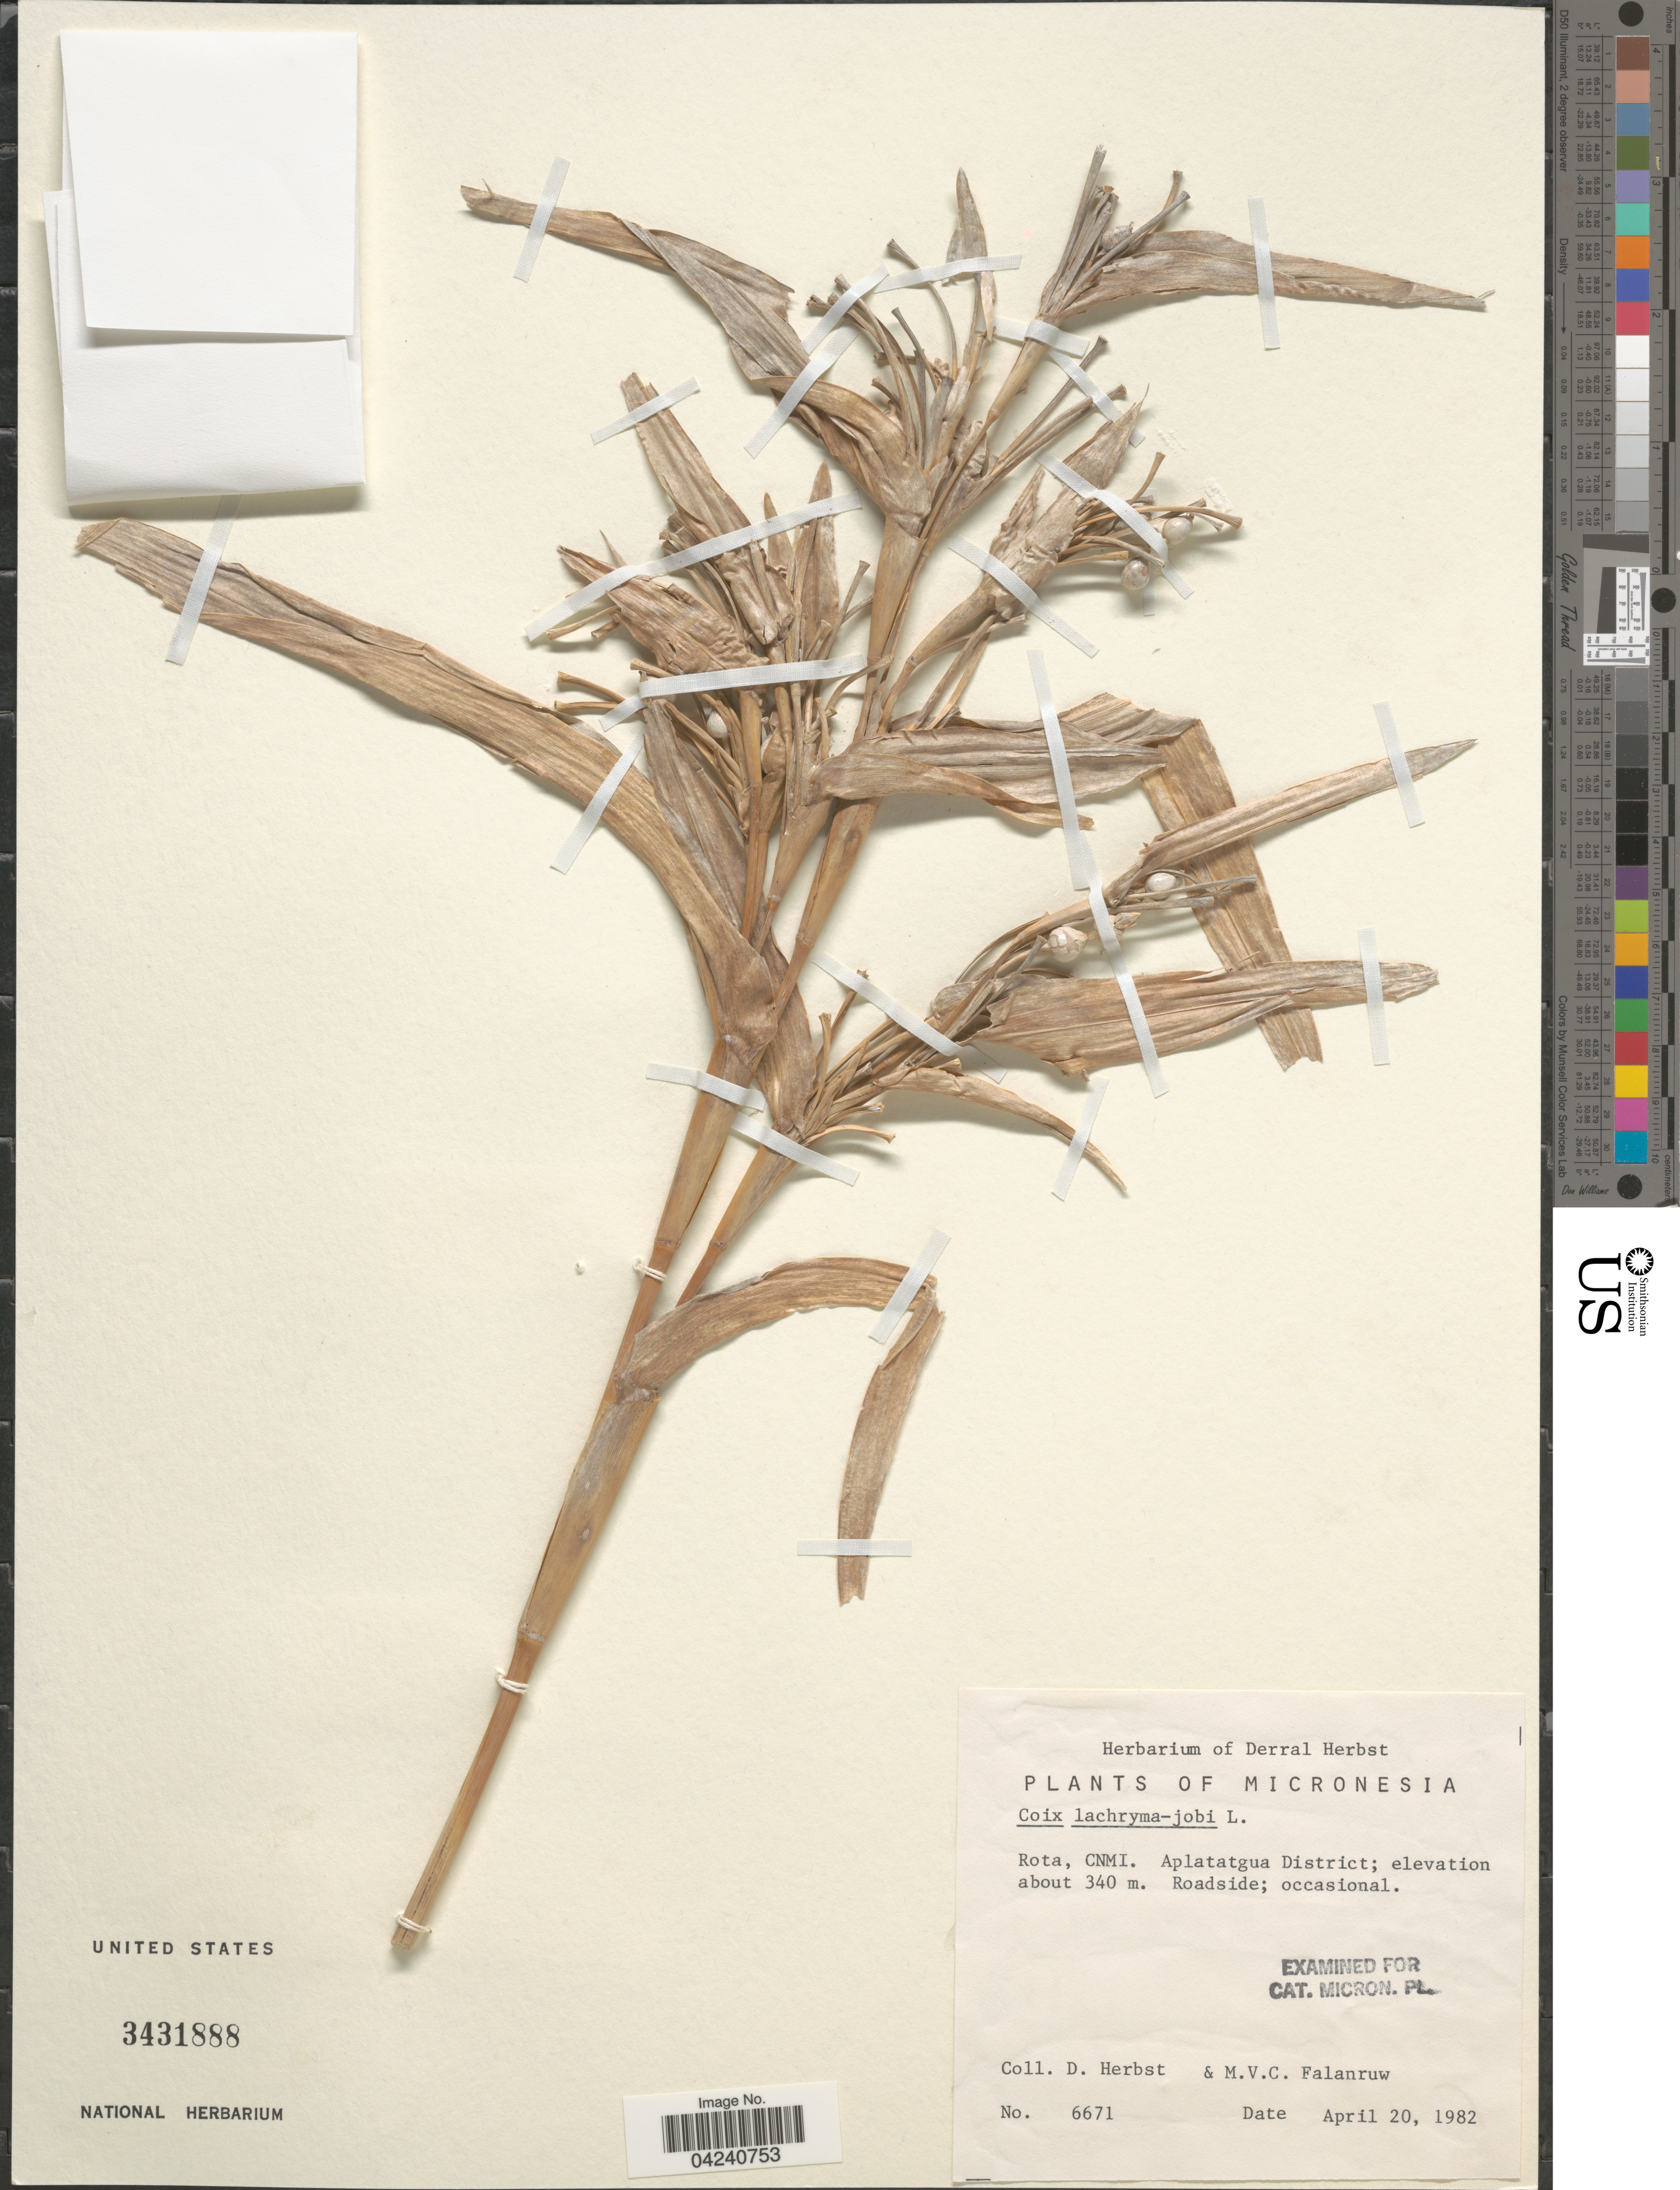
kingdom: Plantae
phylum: Tracheophyta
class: Liliopsida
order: Poales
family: Poaceae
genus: Coix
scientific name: Coix lacryma-jobi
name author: L.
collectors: D. Herbst & M. V. Falanruw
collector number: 6671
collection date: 1982-04-20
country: Northern Mariana Islands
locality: Micronesia. Rota, CNMI. Aplatatgua District.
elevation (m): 340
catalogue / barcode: US 3431888